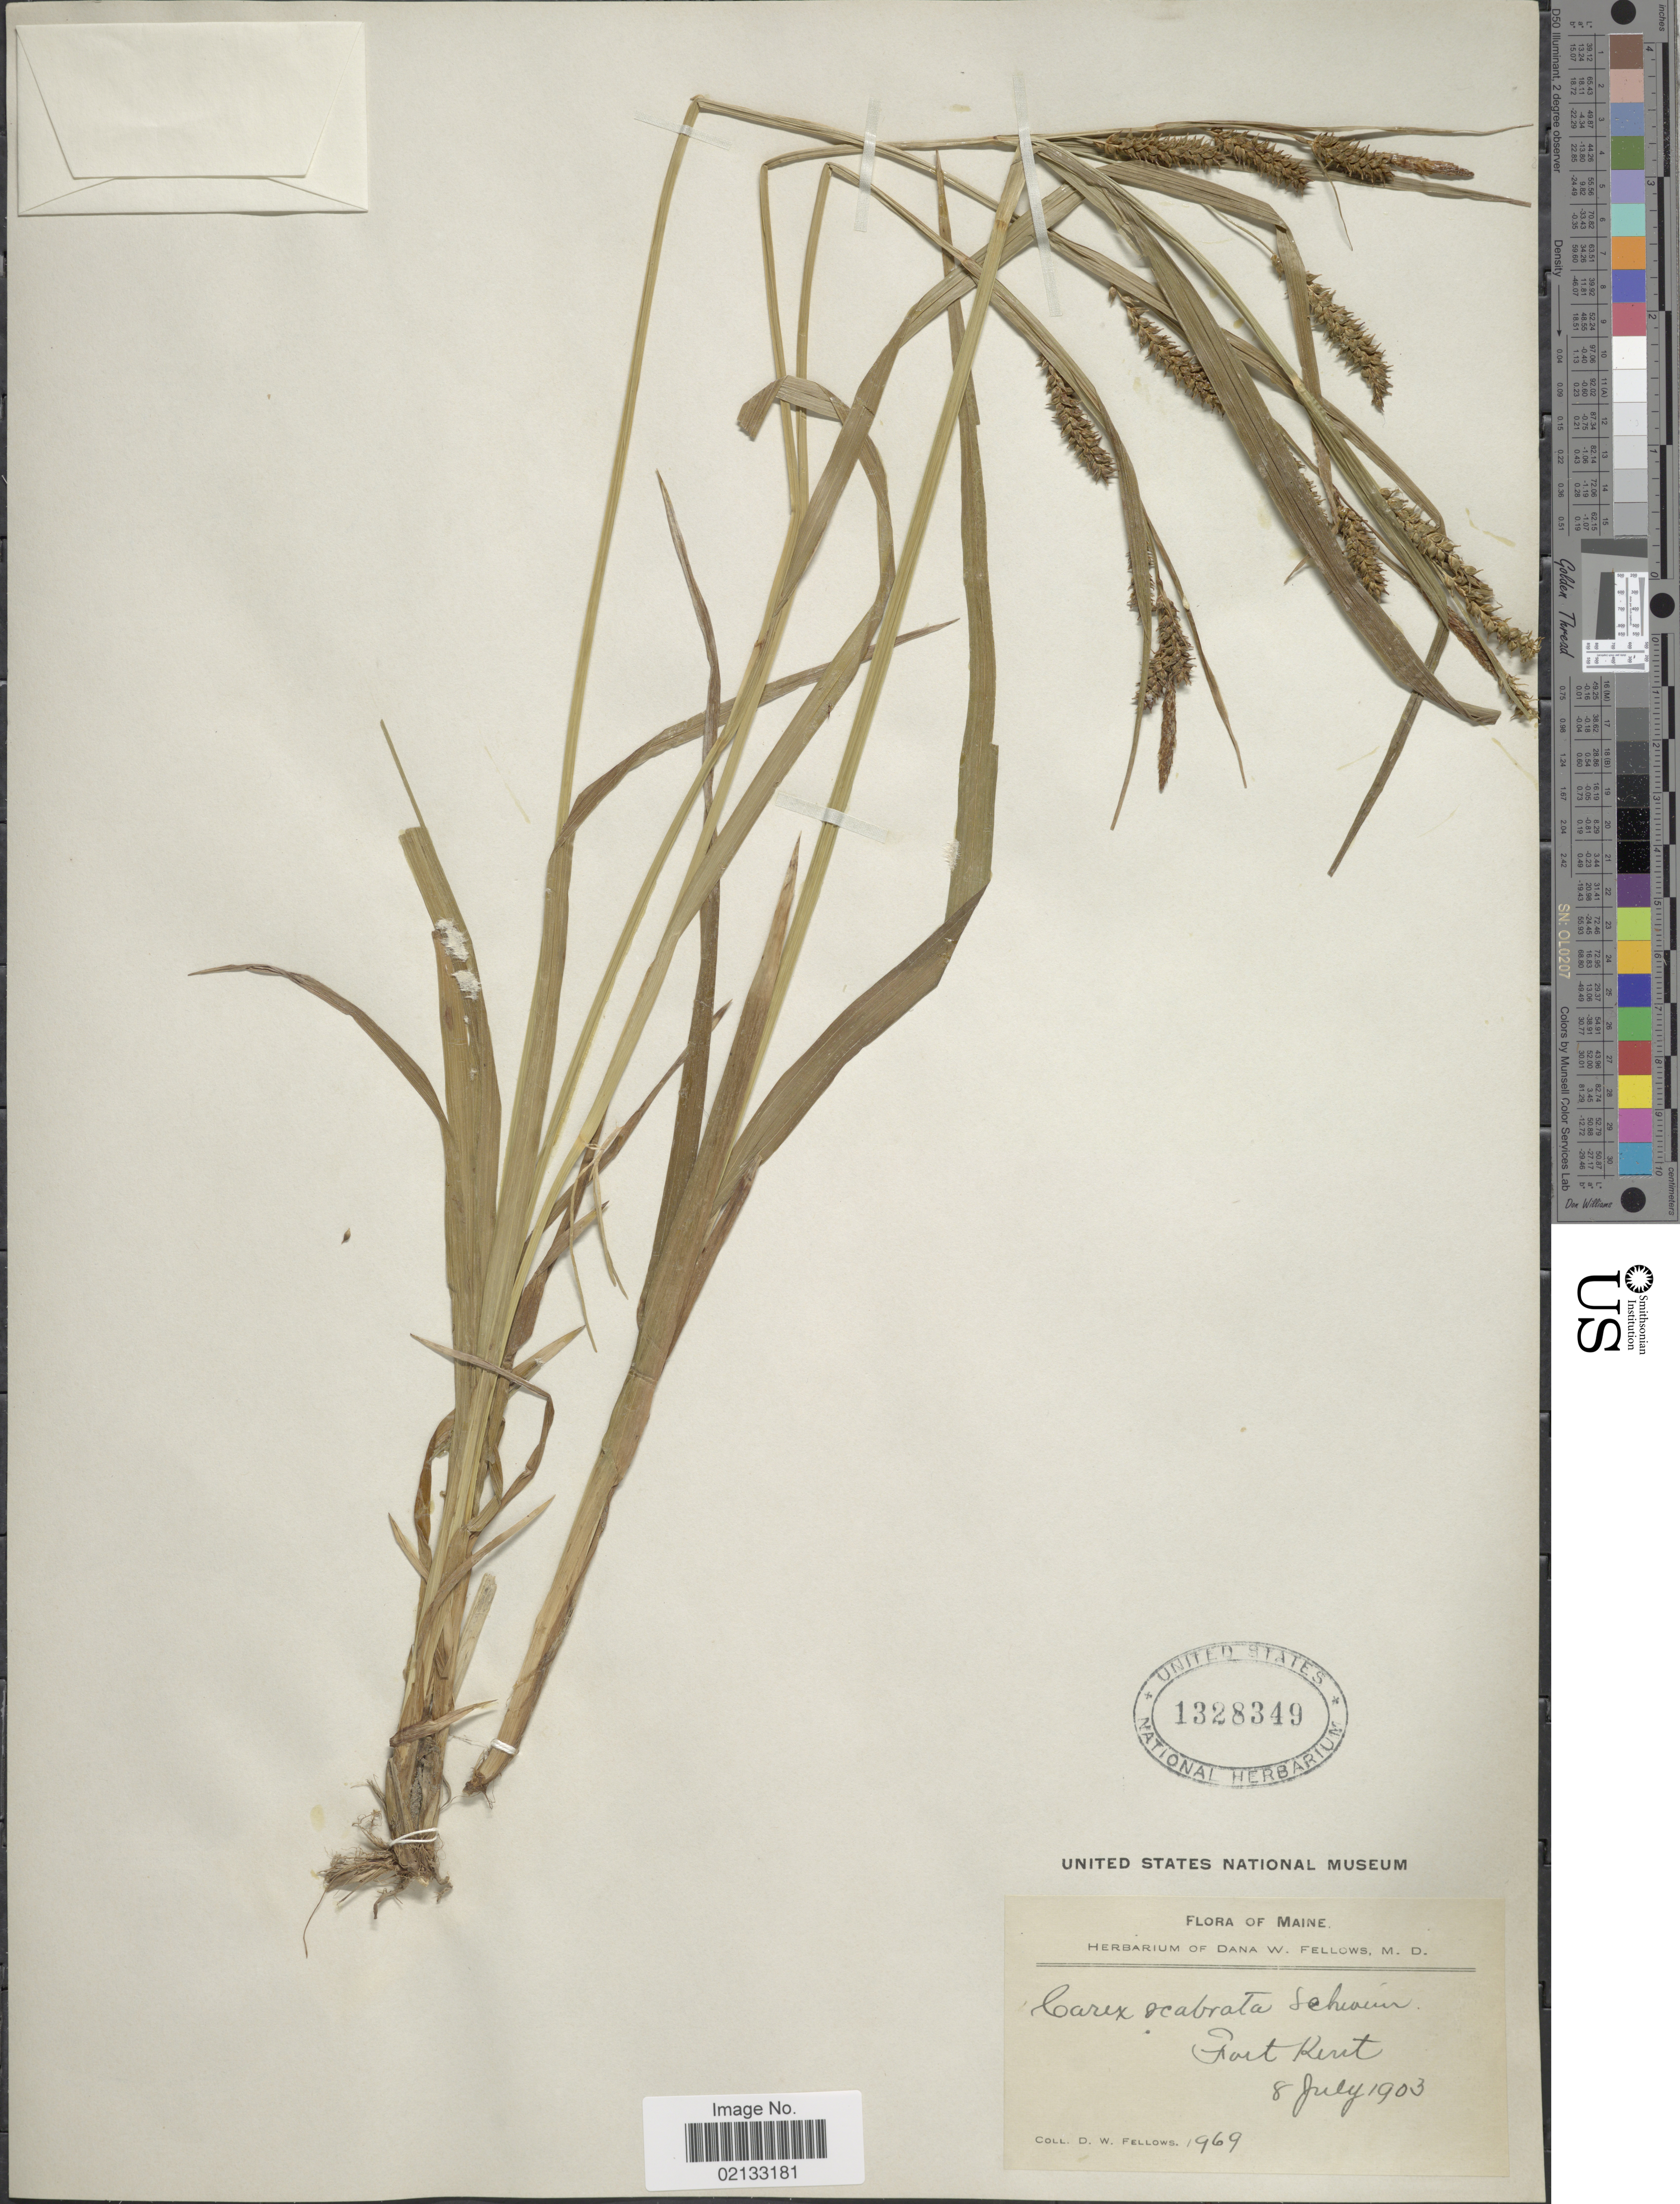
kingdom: Plantae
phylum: Tracheophyta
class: Liliopsida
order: Poales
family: Cyperaceae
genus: Carex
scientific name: Carex scabrata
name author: Schwein.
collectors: D. W. Fellows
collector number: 1969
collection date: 1903-07-08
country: United States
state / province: Maine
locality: Fort Kent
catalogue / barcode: US 1328349